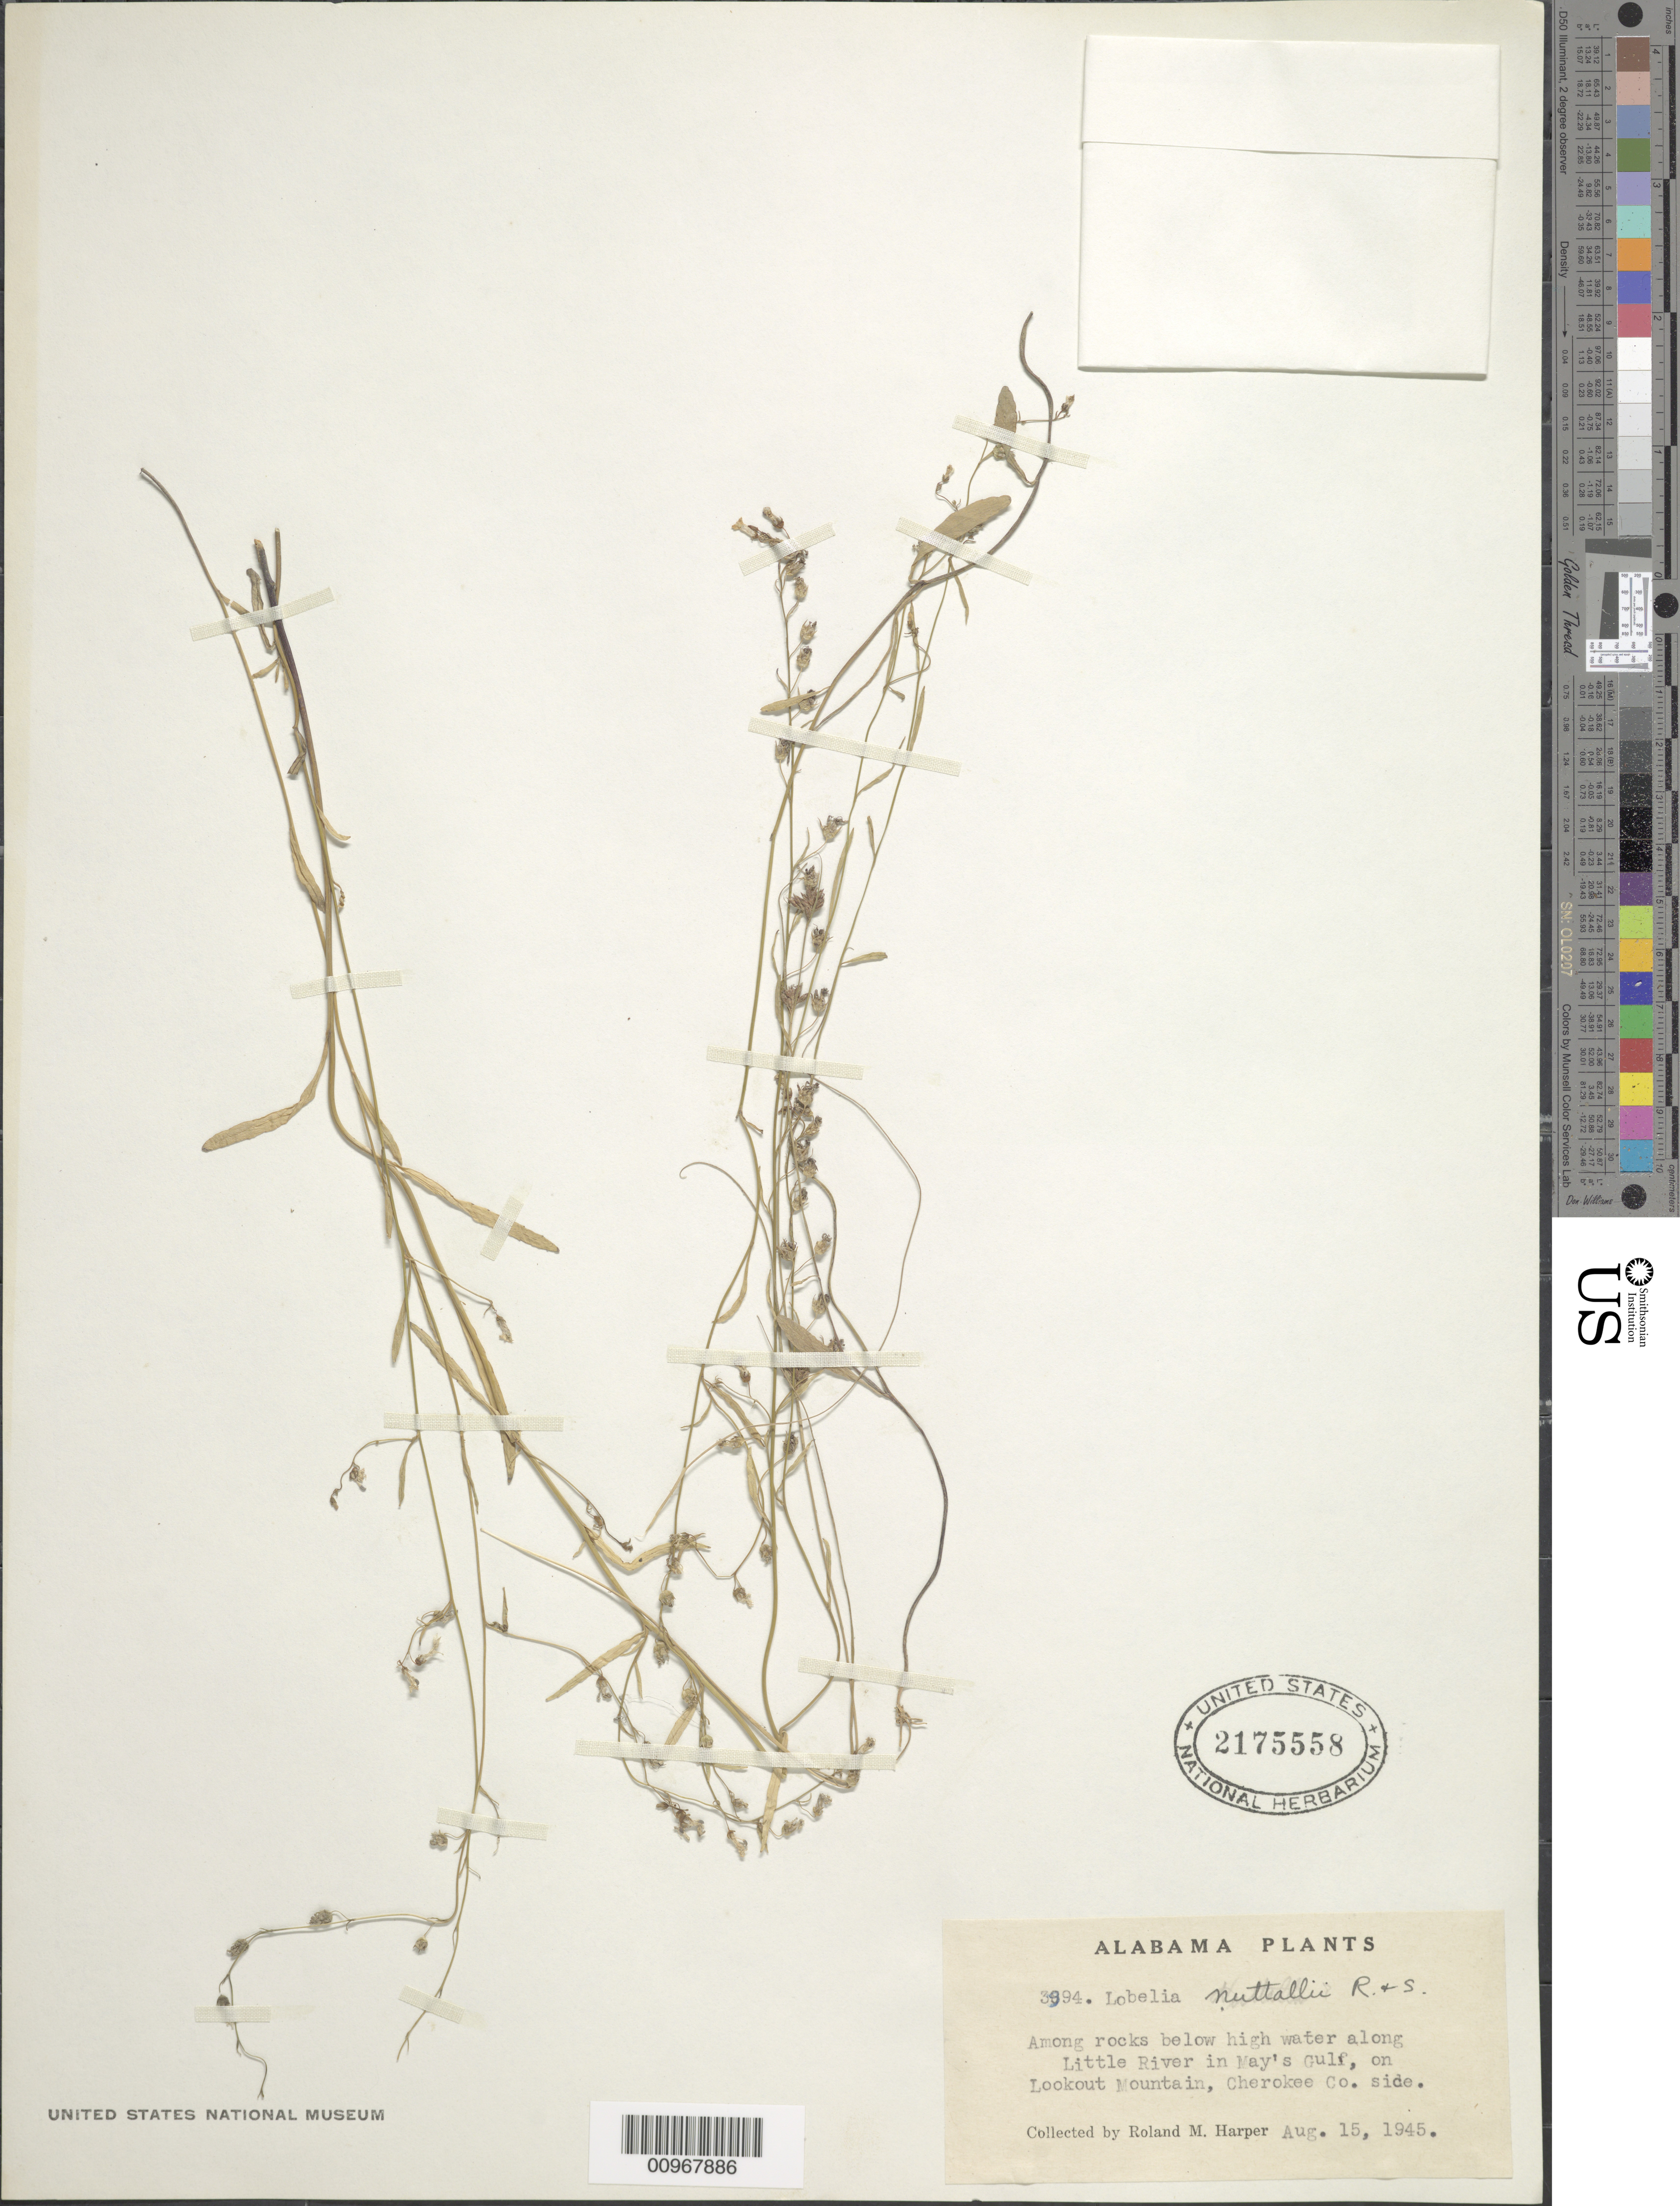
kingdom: Plantae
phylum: Tracheophyta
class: Magnoliopsida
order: Asterales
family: Campanulaceae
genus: Lobelia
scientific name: Lobelia nuttallii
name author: Schult.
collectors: R. M. Harper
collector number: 3994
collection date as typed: Aug. 15, 1945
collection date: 1945-08-15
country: United States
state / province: Alabama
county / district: Cherokee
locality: Along Little River in May's Gulf, on Lookout Mountain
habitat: among rocks below high water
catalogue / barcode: US 2175558